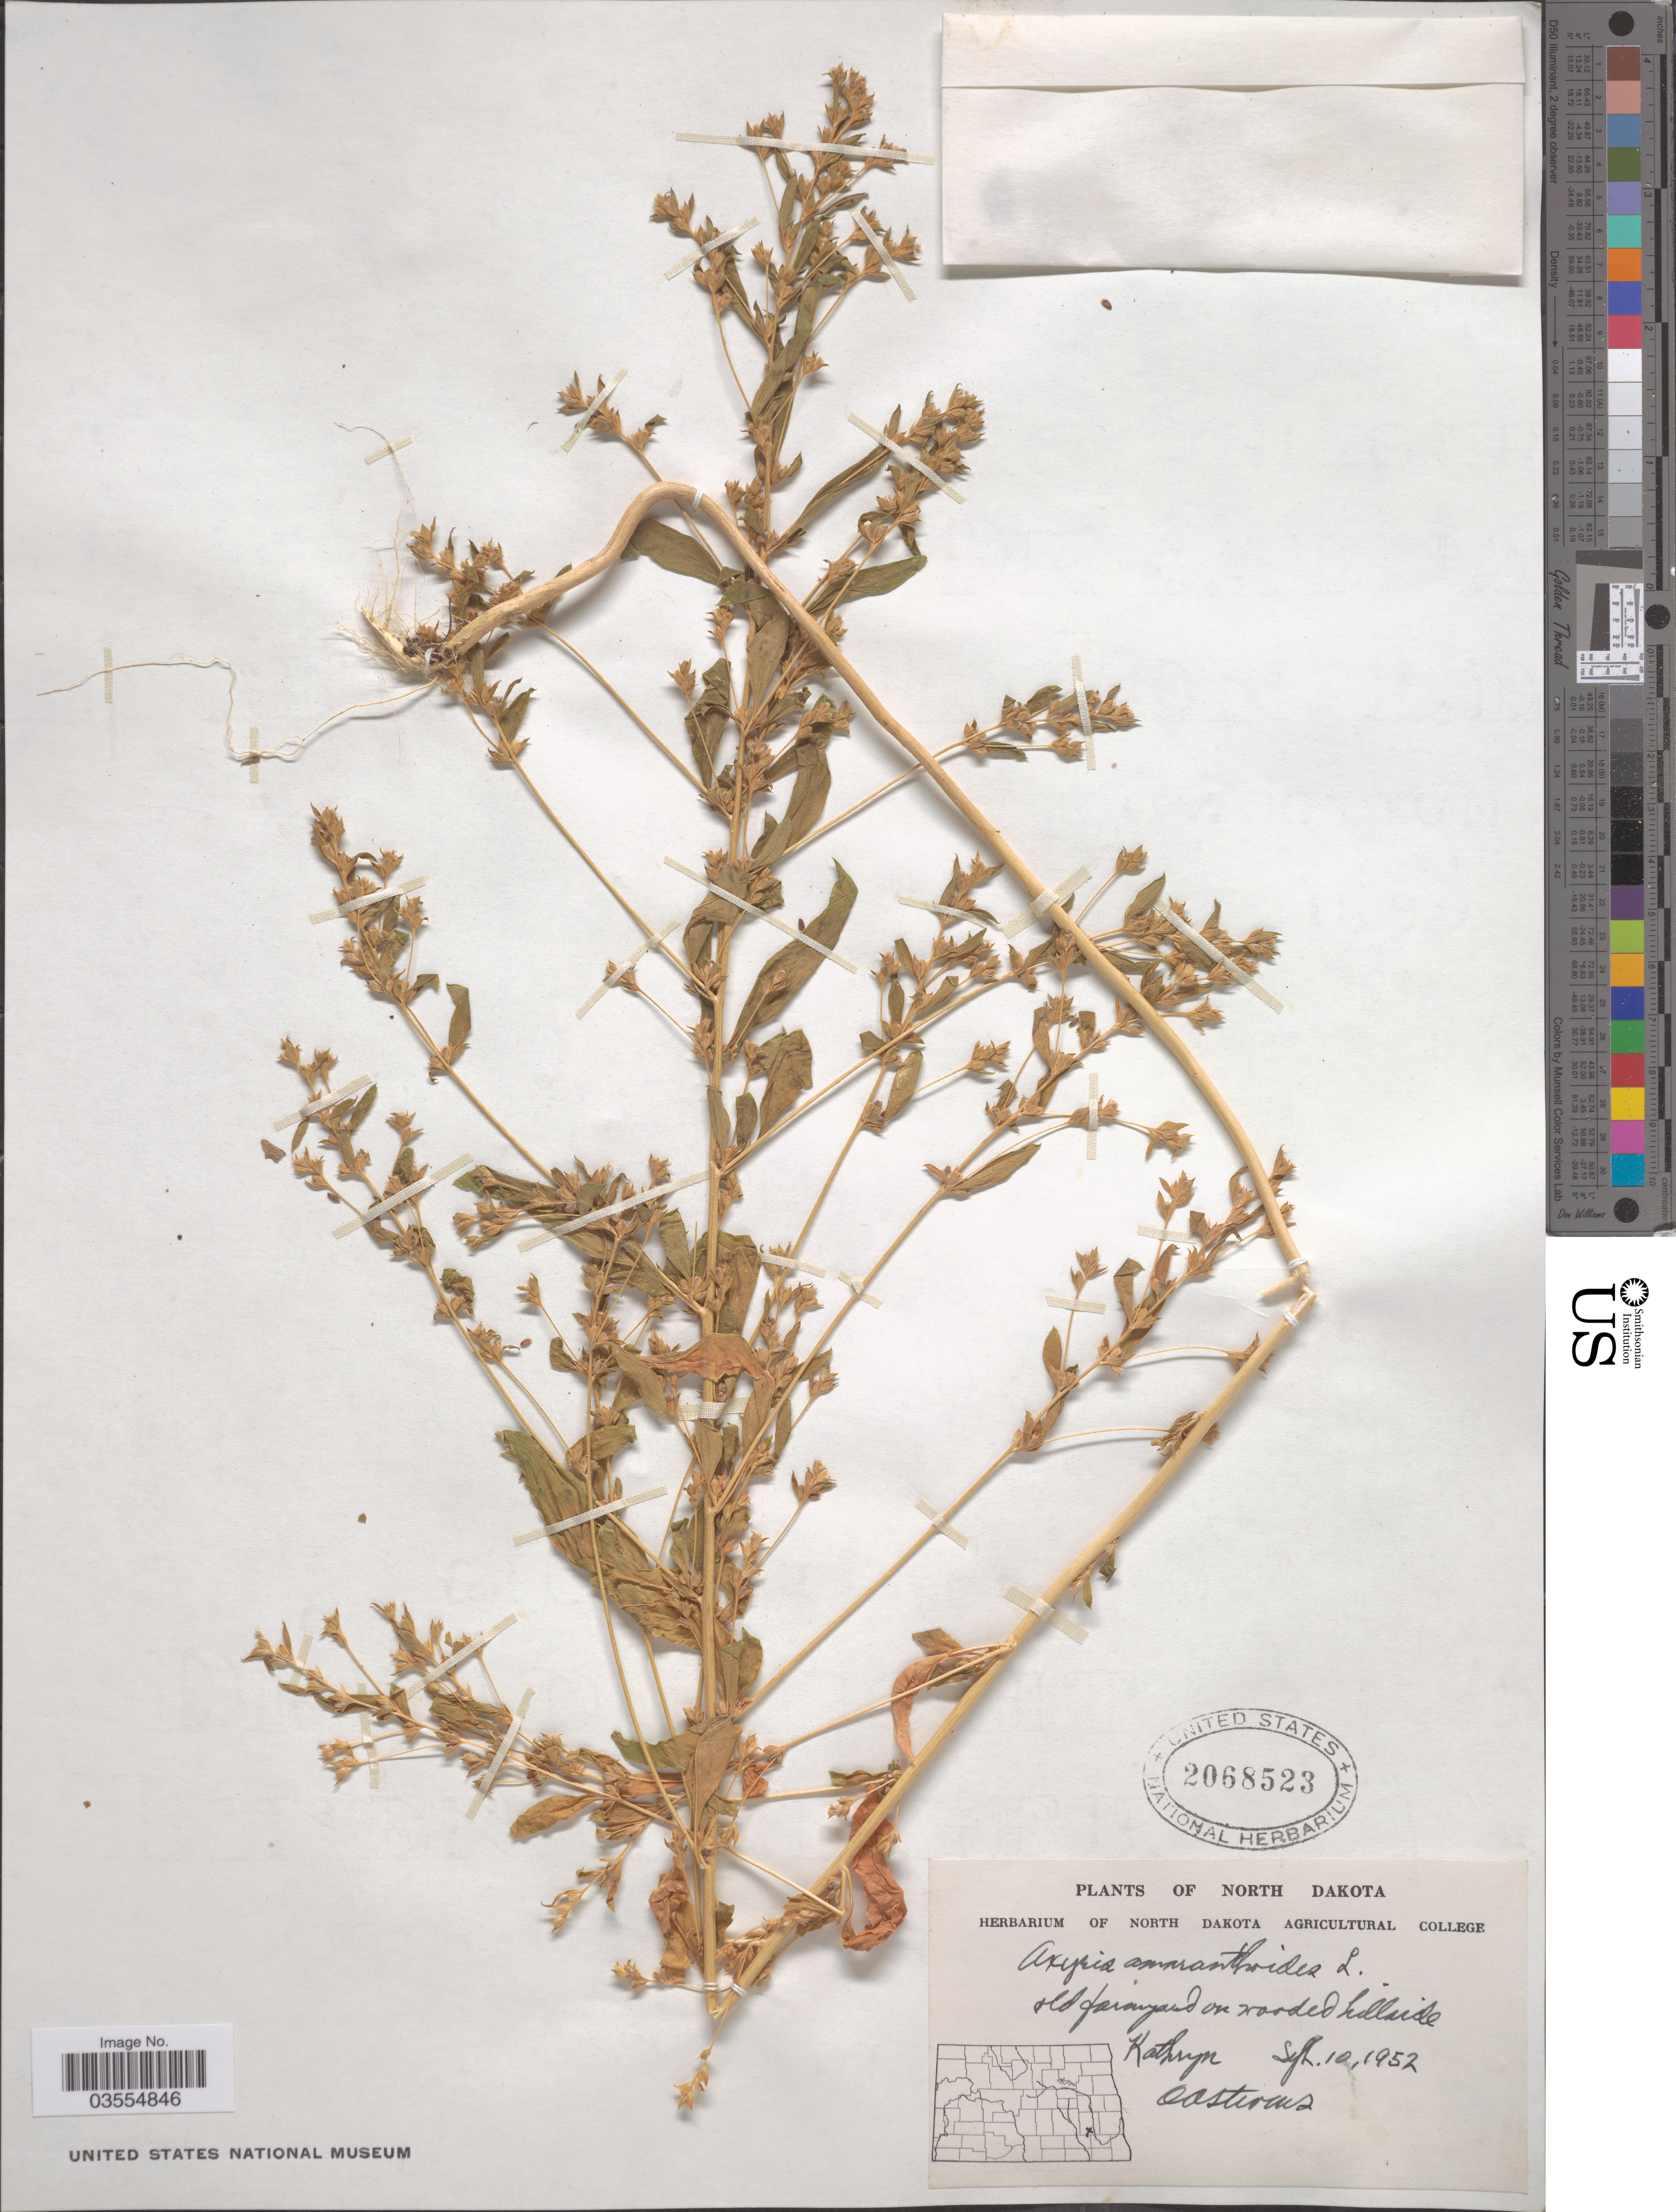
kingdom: Plantae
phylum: Tracheophyta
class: Magnoliopsida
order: Caryophyllales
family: Amaranthaceae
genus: Axyris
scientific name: Axyris amaranthoides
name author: L.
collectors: O. A. Stevens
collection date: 1952-09-10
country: United States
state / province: North Dakota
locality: Old farmyard on wooded hillside Kathryn.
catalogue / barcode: US 2068523